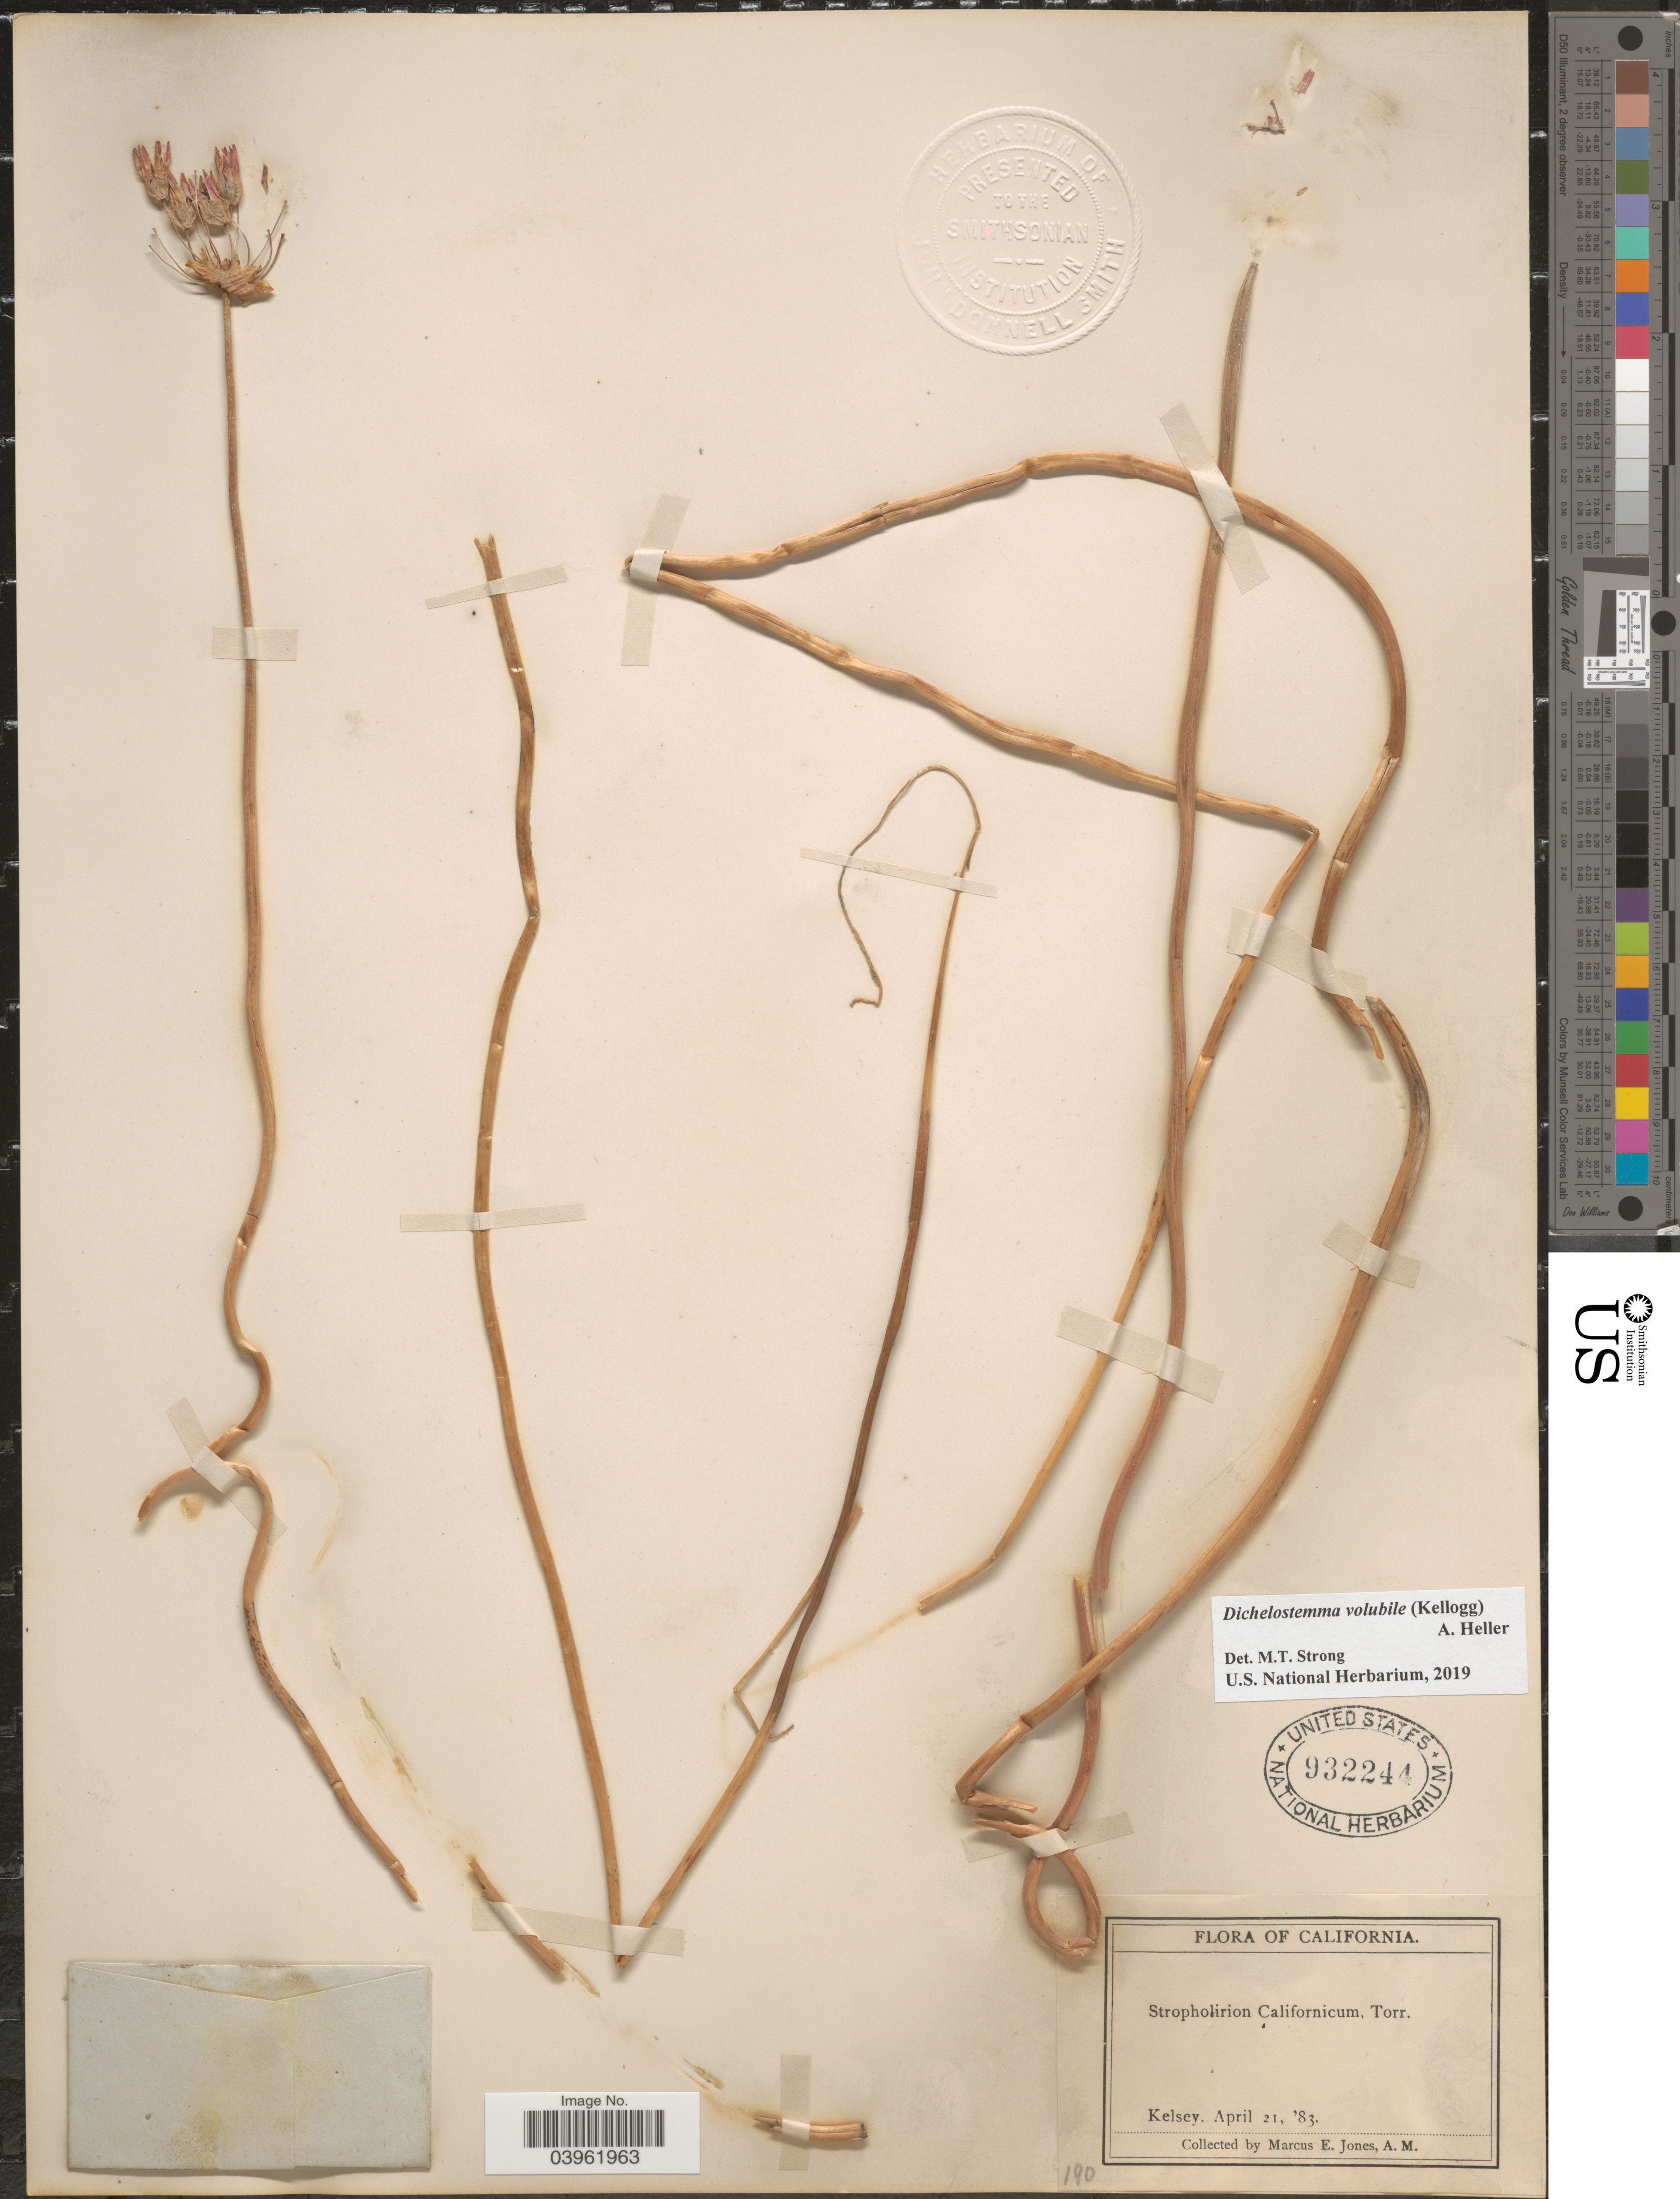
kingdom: Plantae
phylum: Tracheophyta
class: Liliopsida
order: Asparagales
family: Asparagaceae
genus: Dichelostemma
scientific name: Dichelostemma volubile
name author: A. Heller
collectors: M. E. Jones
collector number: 190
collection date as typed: Transcribed d/m/y: 21/4/83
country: United States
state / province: California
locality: Kelsey.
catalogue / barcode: US 932244